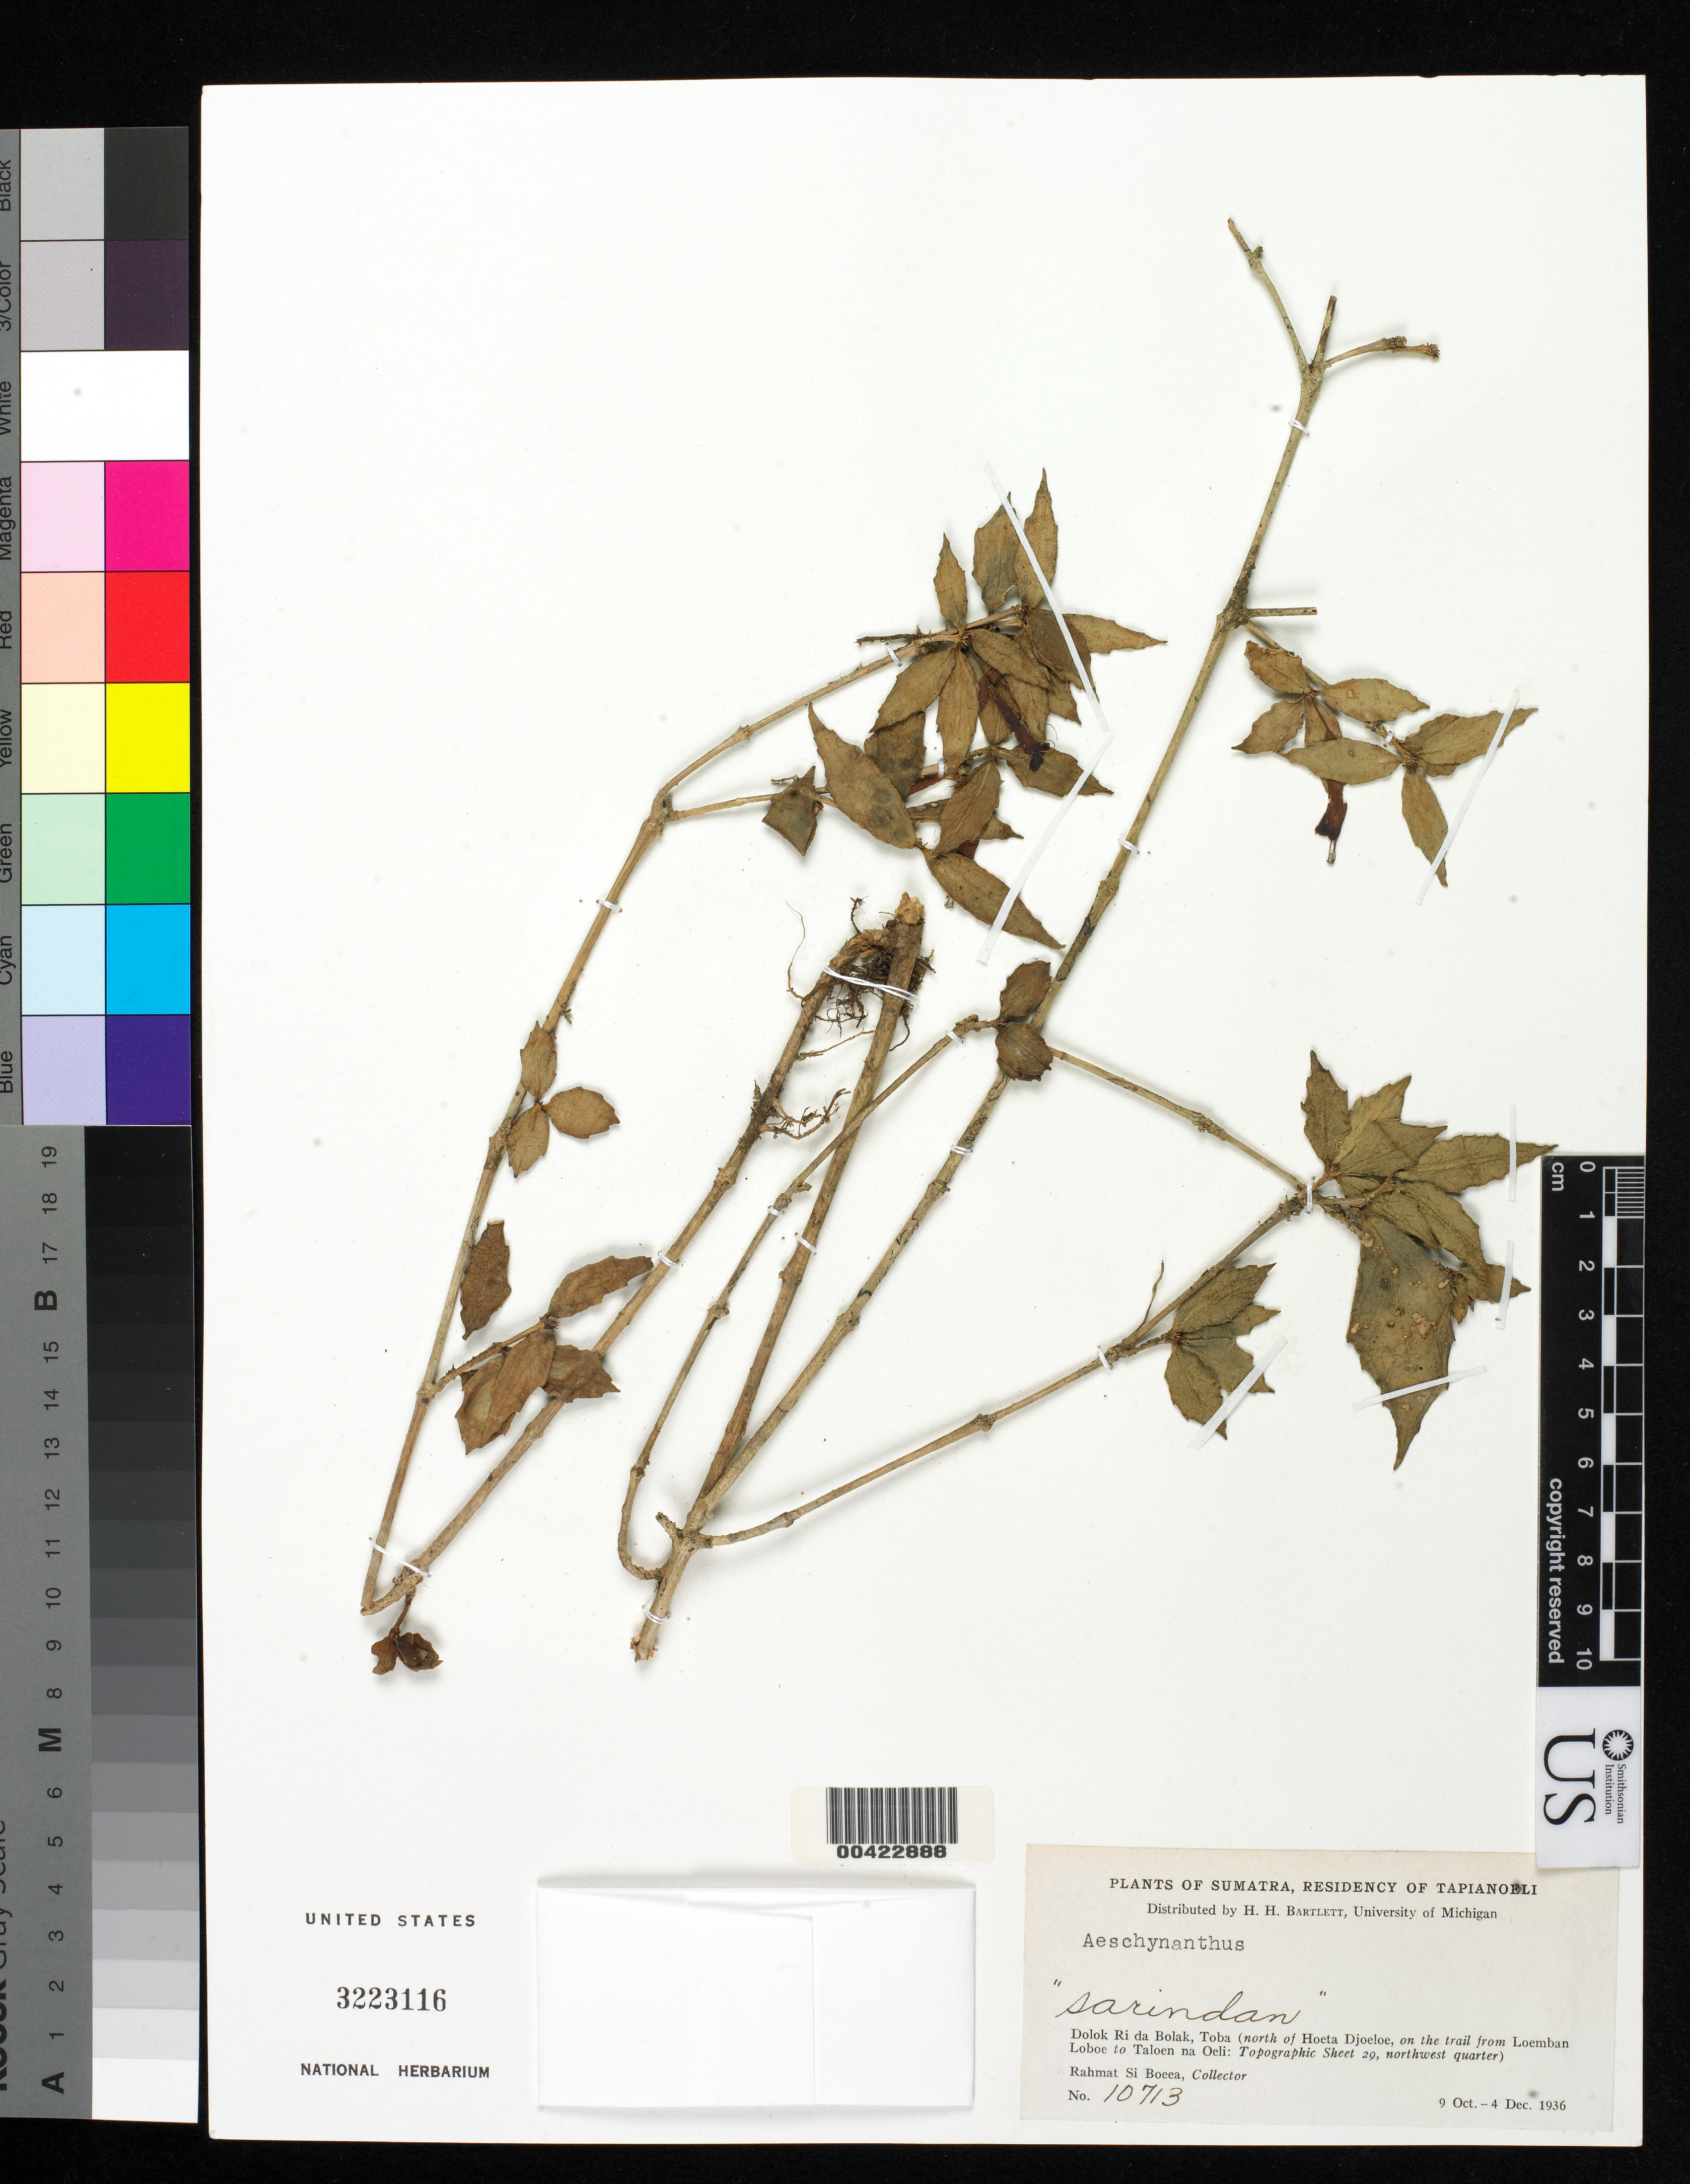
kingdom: Plantae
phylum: Tracheophyta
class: Magnoliopsida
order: Lamiales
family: Gesneriaceae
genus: Aeschynanthus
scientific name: Aeschynanthus sp.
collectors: Rahmat Si Boeea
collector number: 10713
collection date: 1936-10-09/1936-12-04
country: Indonesia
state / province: Sumatra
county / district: Sumatera Utara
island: Sumatra I.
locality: Dolok Da da Bolak, Toba (north of Hoetal Djoeloe, on trail from Loemban Loboe to Taloen na Oeli), Residency of Tapianoeli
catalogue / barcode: US 3223116